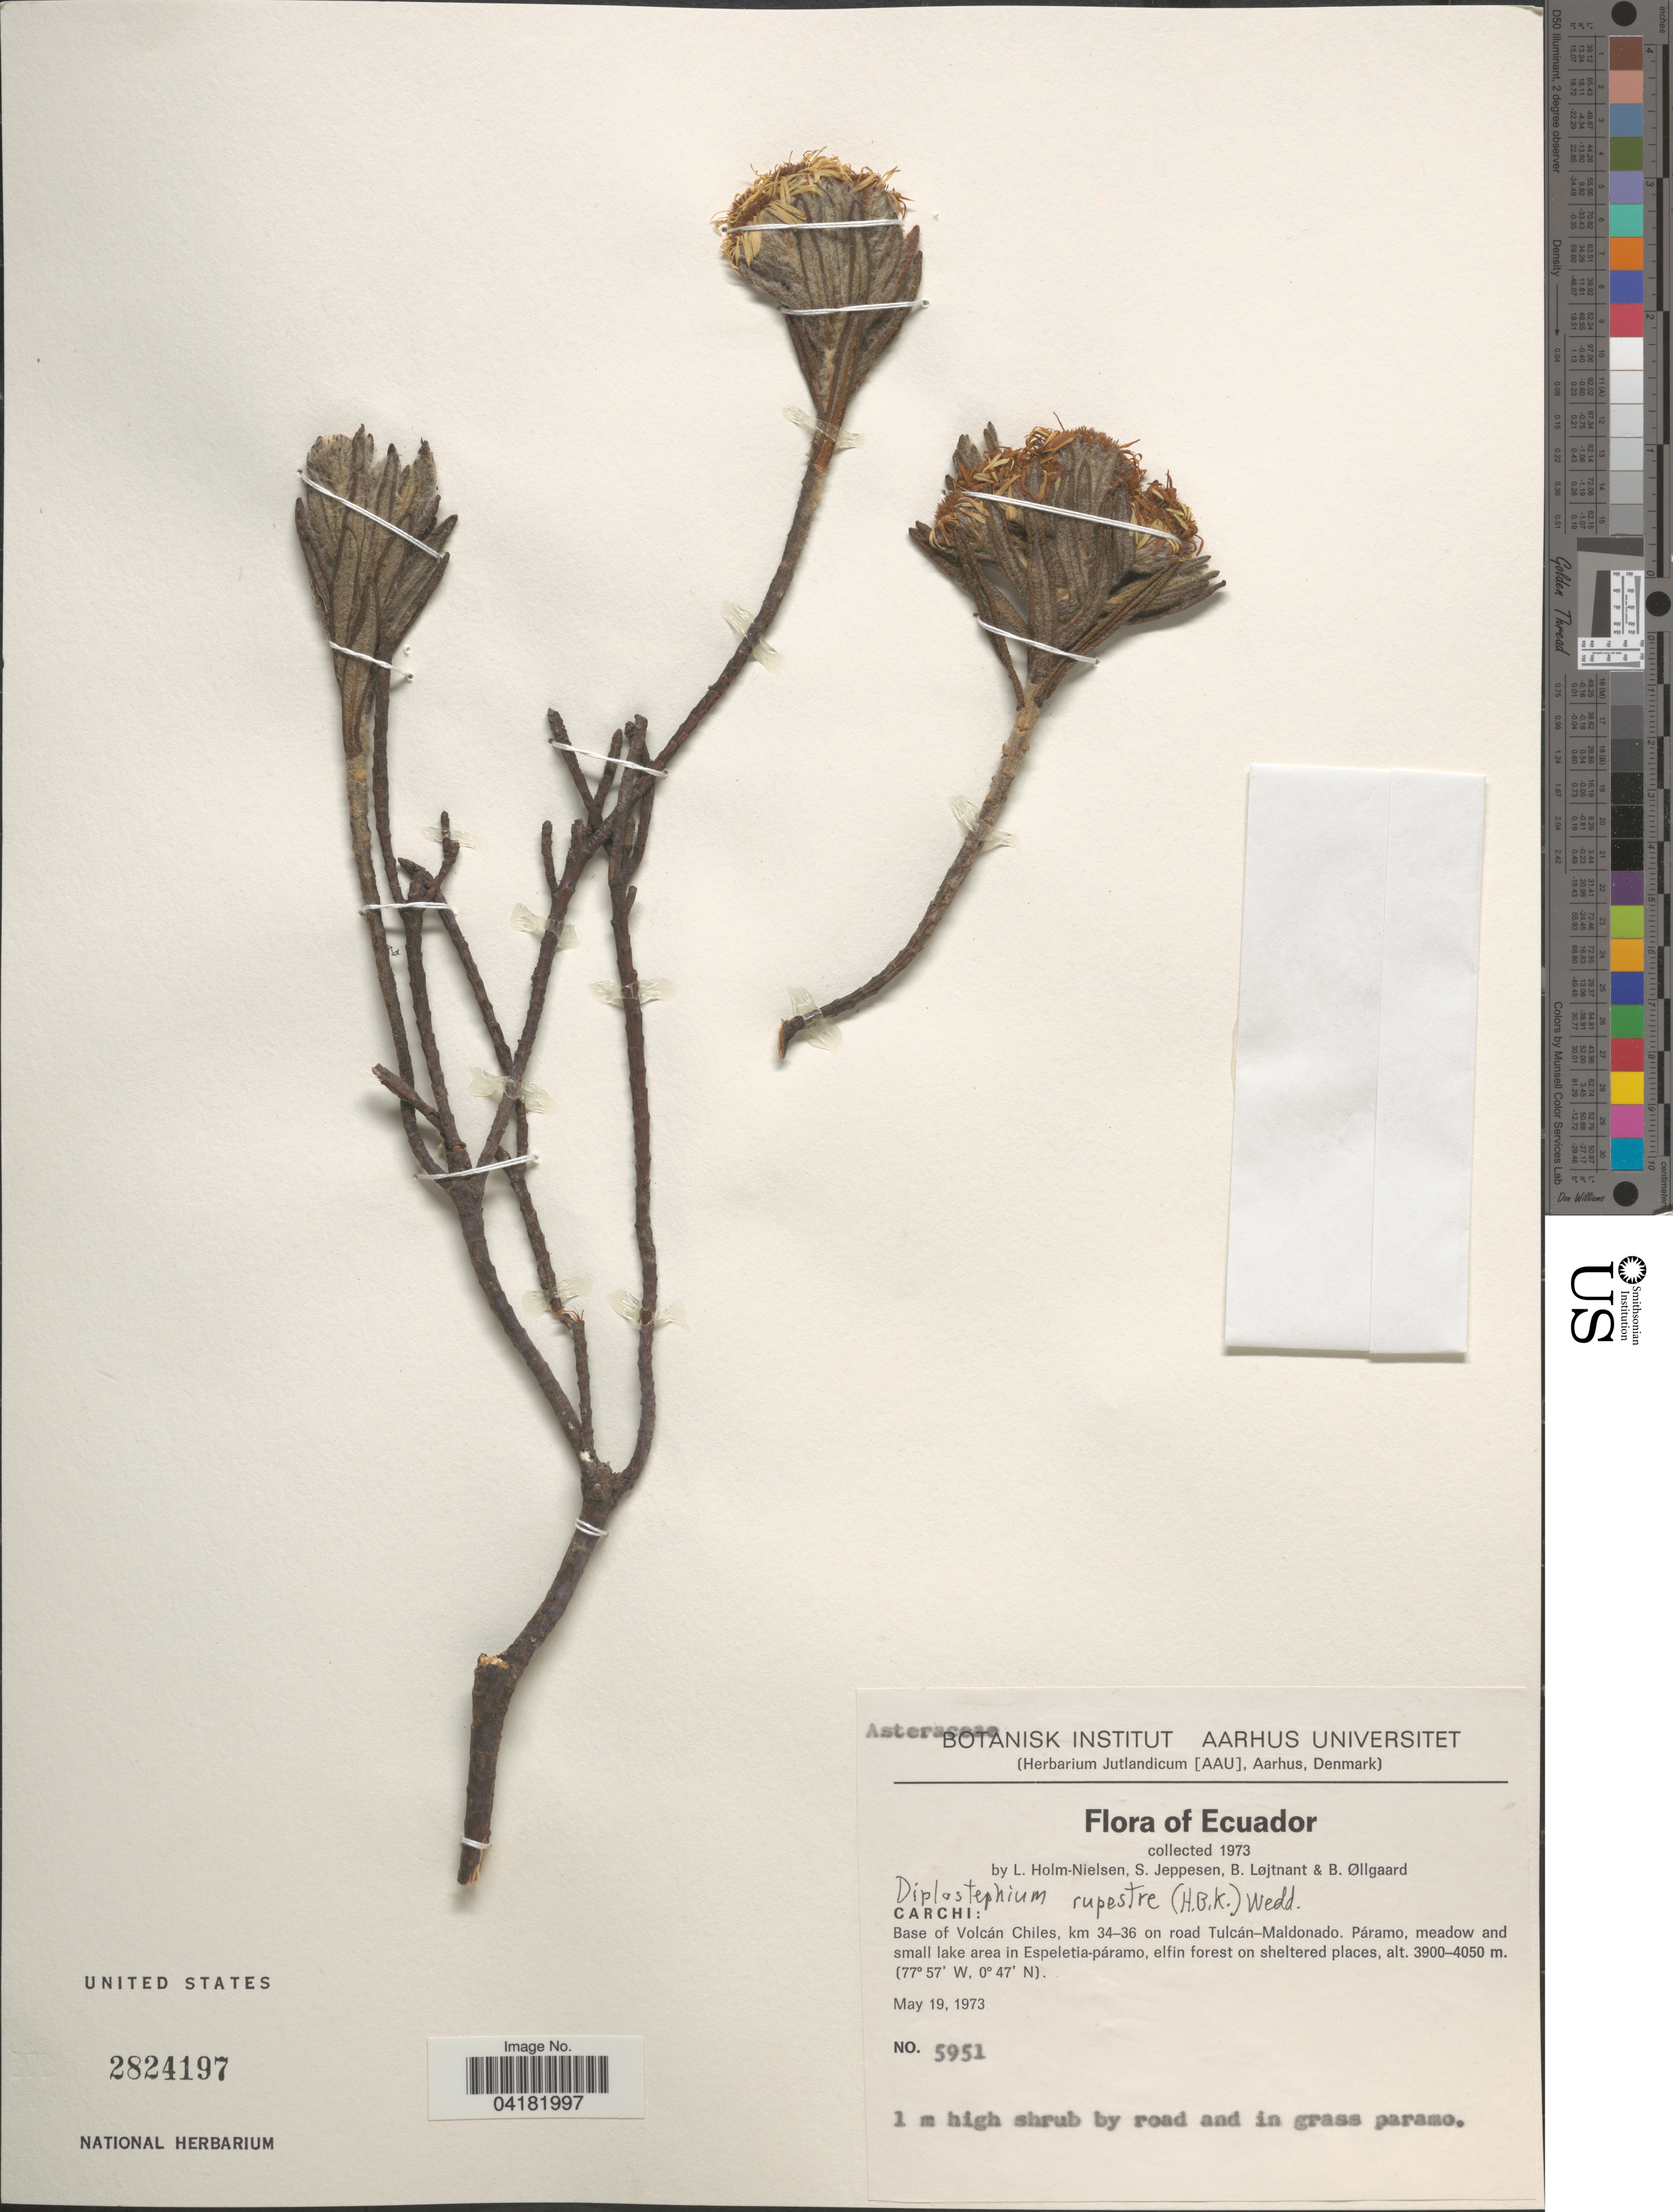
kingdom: Plantae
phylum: Tracheophyta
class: Magnoliopsida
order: Asterales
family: Asteraceae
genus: Linochilus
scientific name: Linochilus rupestris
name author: (Kunth) Saldivia & O.M. Vargas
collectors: L. Holm-Nielsen, S. Jeppesen, B. Löjtnant & B. Øllgaard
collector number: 5951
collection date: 1973-05-19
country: Ecuador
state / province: Carchi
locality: Base of Volcán Chiles, km 34-36 on road Tulcán-Maldonado.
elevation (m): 3900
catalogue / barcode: US 2824197